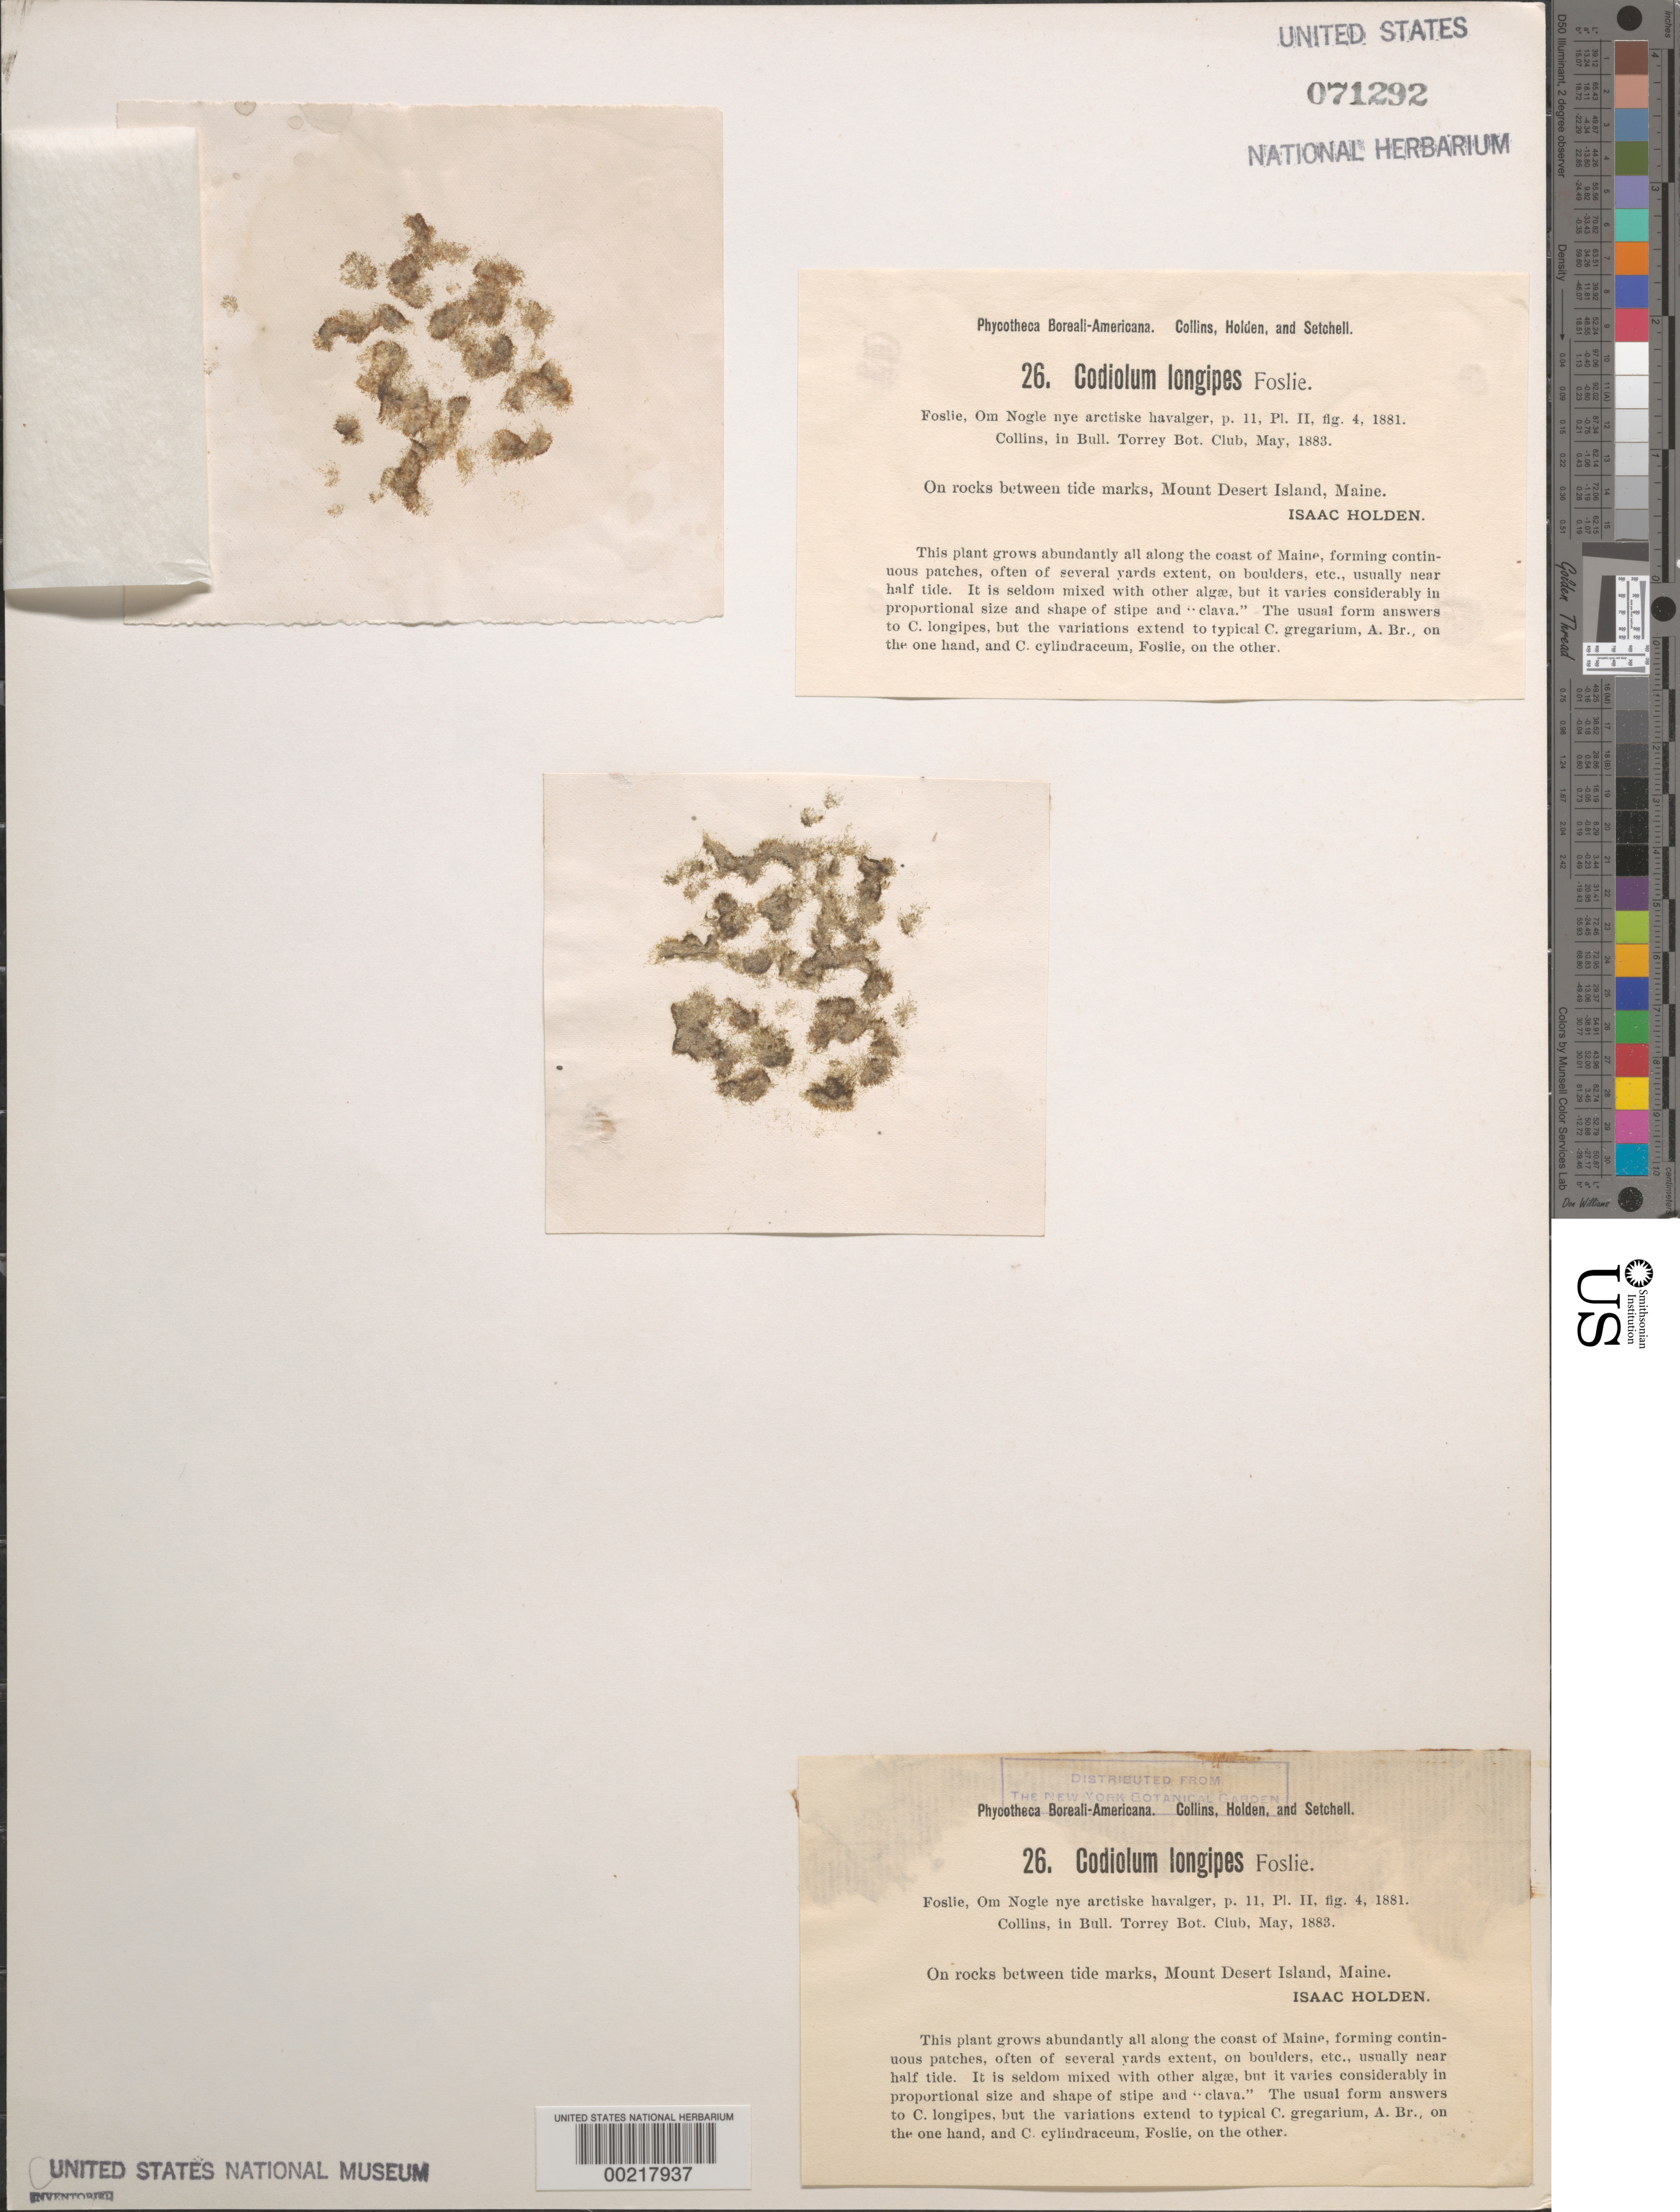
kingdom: Plantae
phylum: Chlorophyta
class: Ulvophyceae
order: Ulotrichales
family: Ulotrichaceae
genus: Codiolum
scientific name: Codiolum pusillum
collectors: I. Holden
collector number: PB-A 26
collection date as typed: May 1883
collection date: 1883-05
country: United States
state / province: Maine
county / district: Hancock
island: Mount Desert Island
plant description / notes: Collins, Holden & Setchell, Phycotheca Boreali-Americana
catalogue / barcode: US 71292